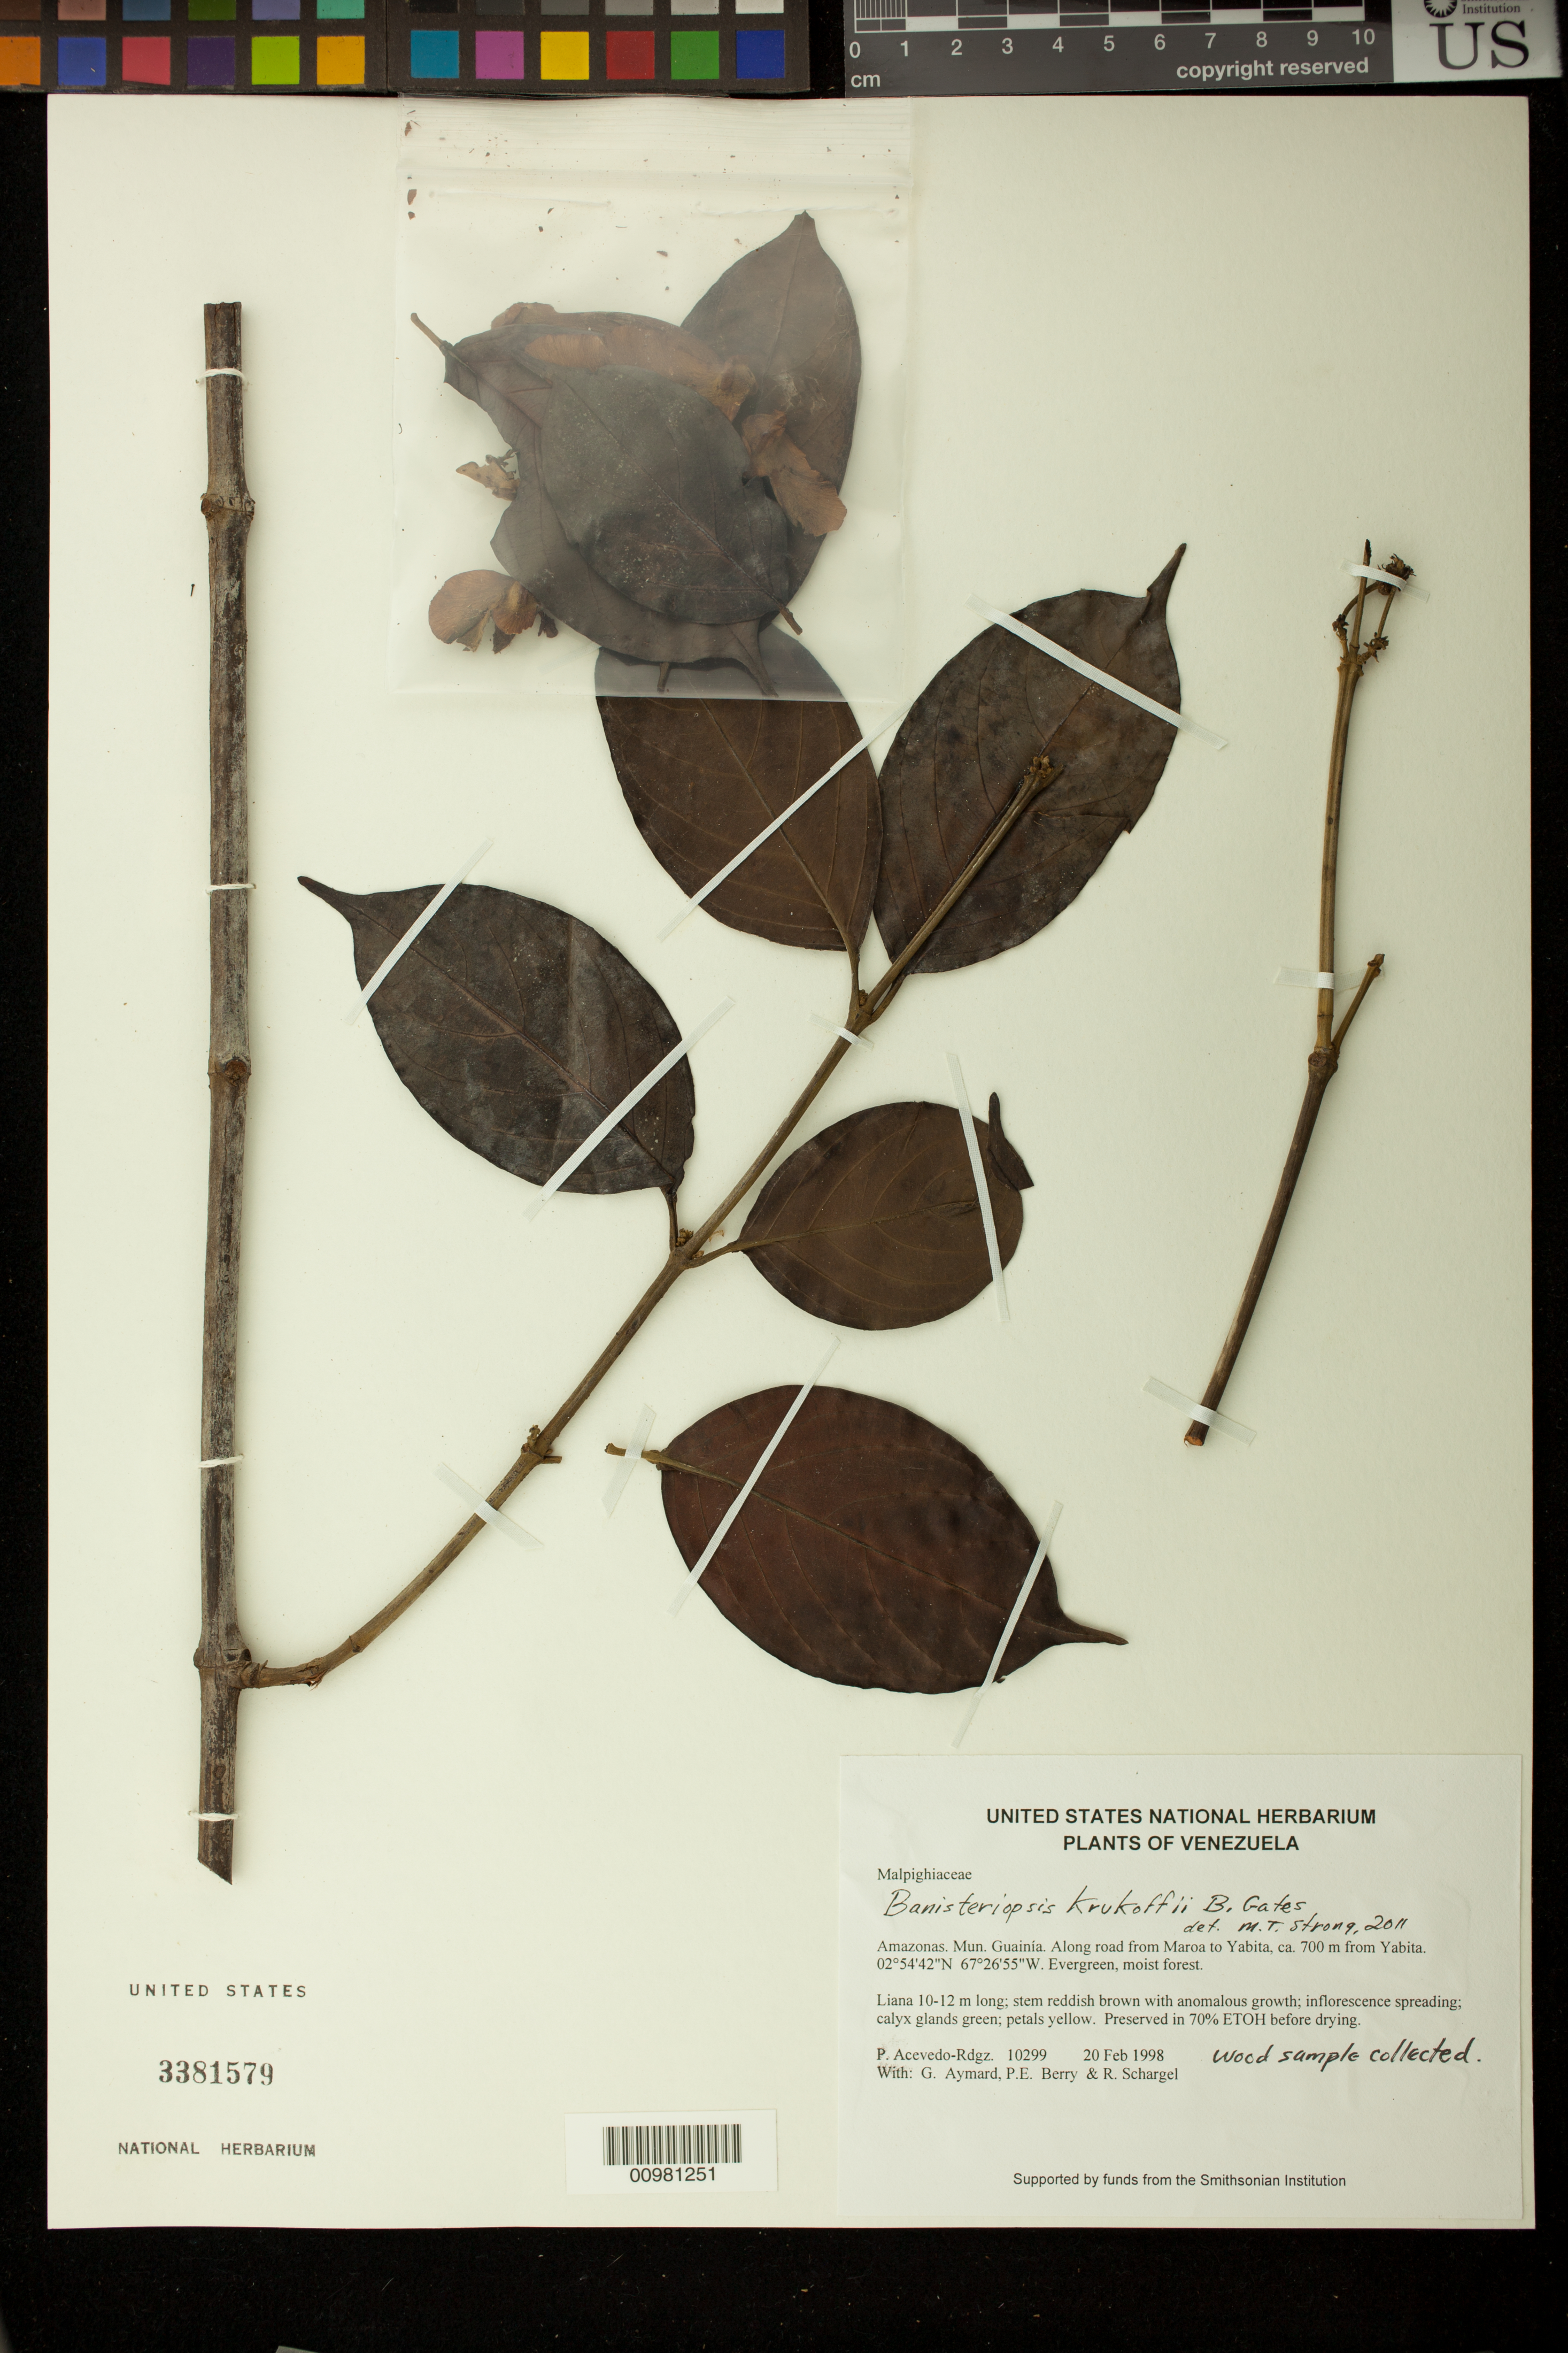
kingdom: Plantae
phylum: Tracheophyta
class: Magnoliopsida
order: Malpighiales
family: Malpighiaceae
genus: Banisteriopsis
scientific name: Banisteriopsis krukoffii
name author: B. Gates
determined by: Strong, M. T., (US), Smithsonian Institution - National Museum of Natural History (UNITED STATES)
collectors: P. Acevedo-Rodr., G. A. Aymard, P. E. Berry & R. Schargel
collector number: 10299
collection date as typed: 20 Feb 1998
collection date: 1998-02-20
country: Venezuela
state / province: Amazonas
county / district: Maroa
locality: Along road from Maroa to Yabita, ca. 700 m from Yabita.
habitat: Evergreen, moist forest.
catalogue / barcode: US 3381579